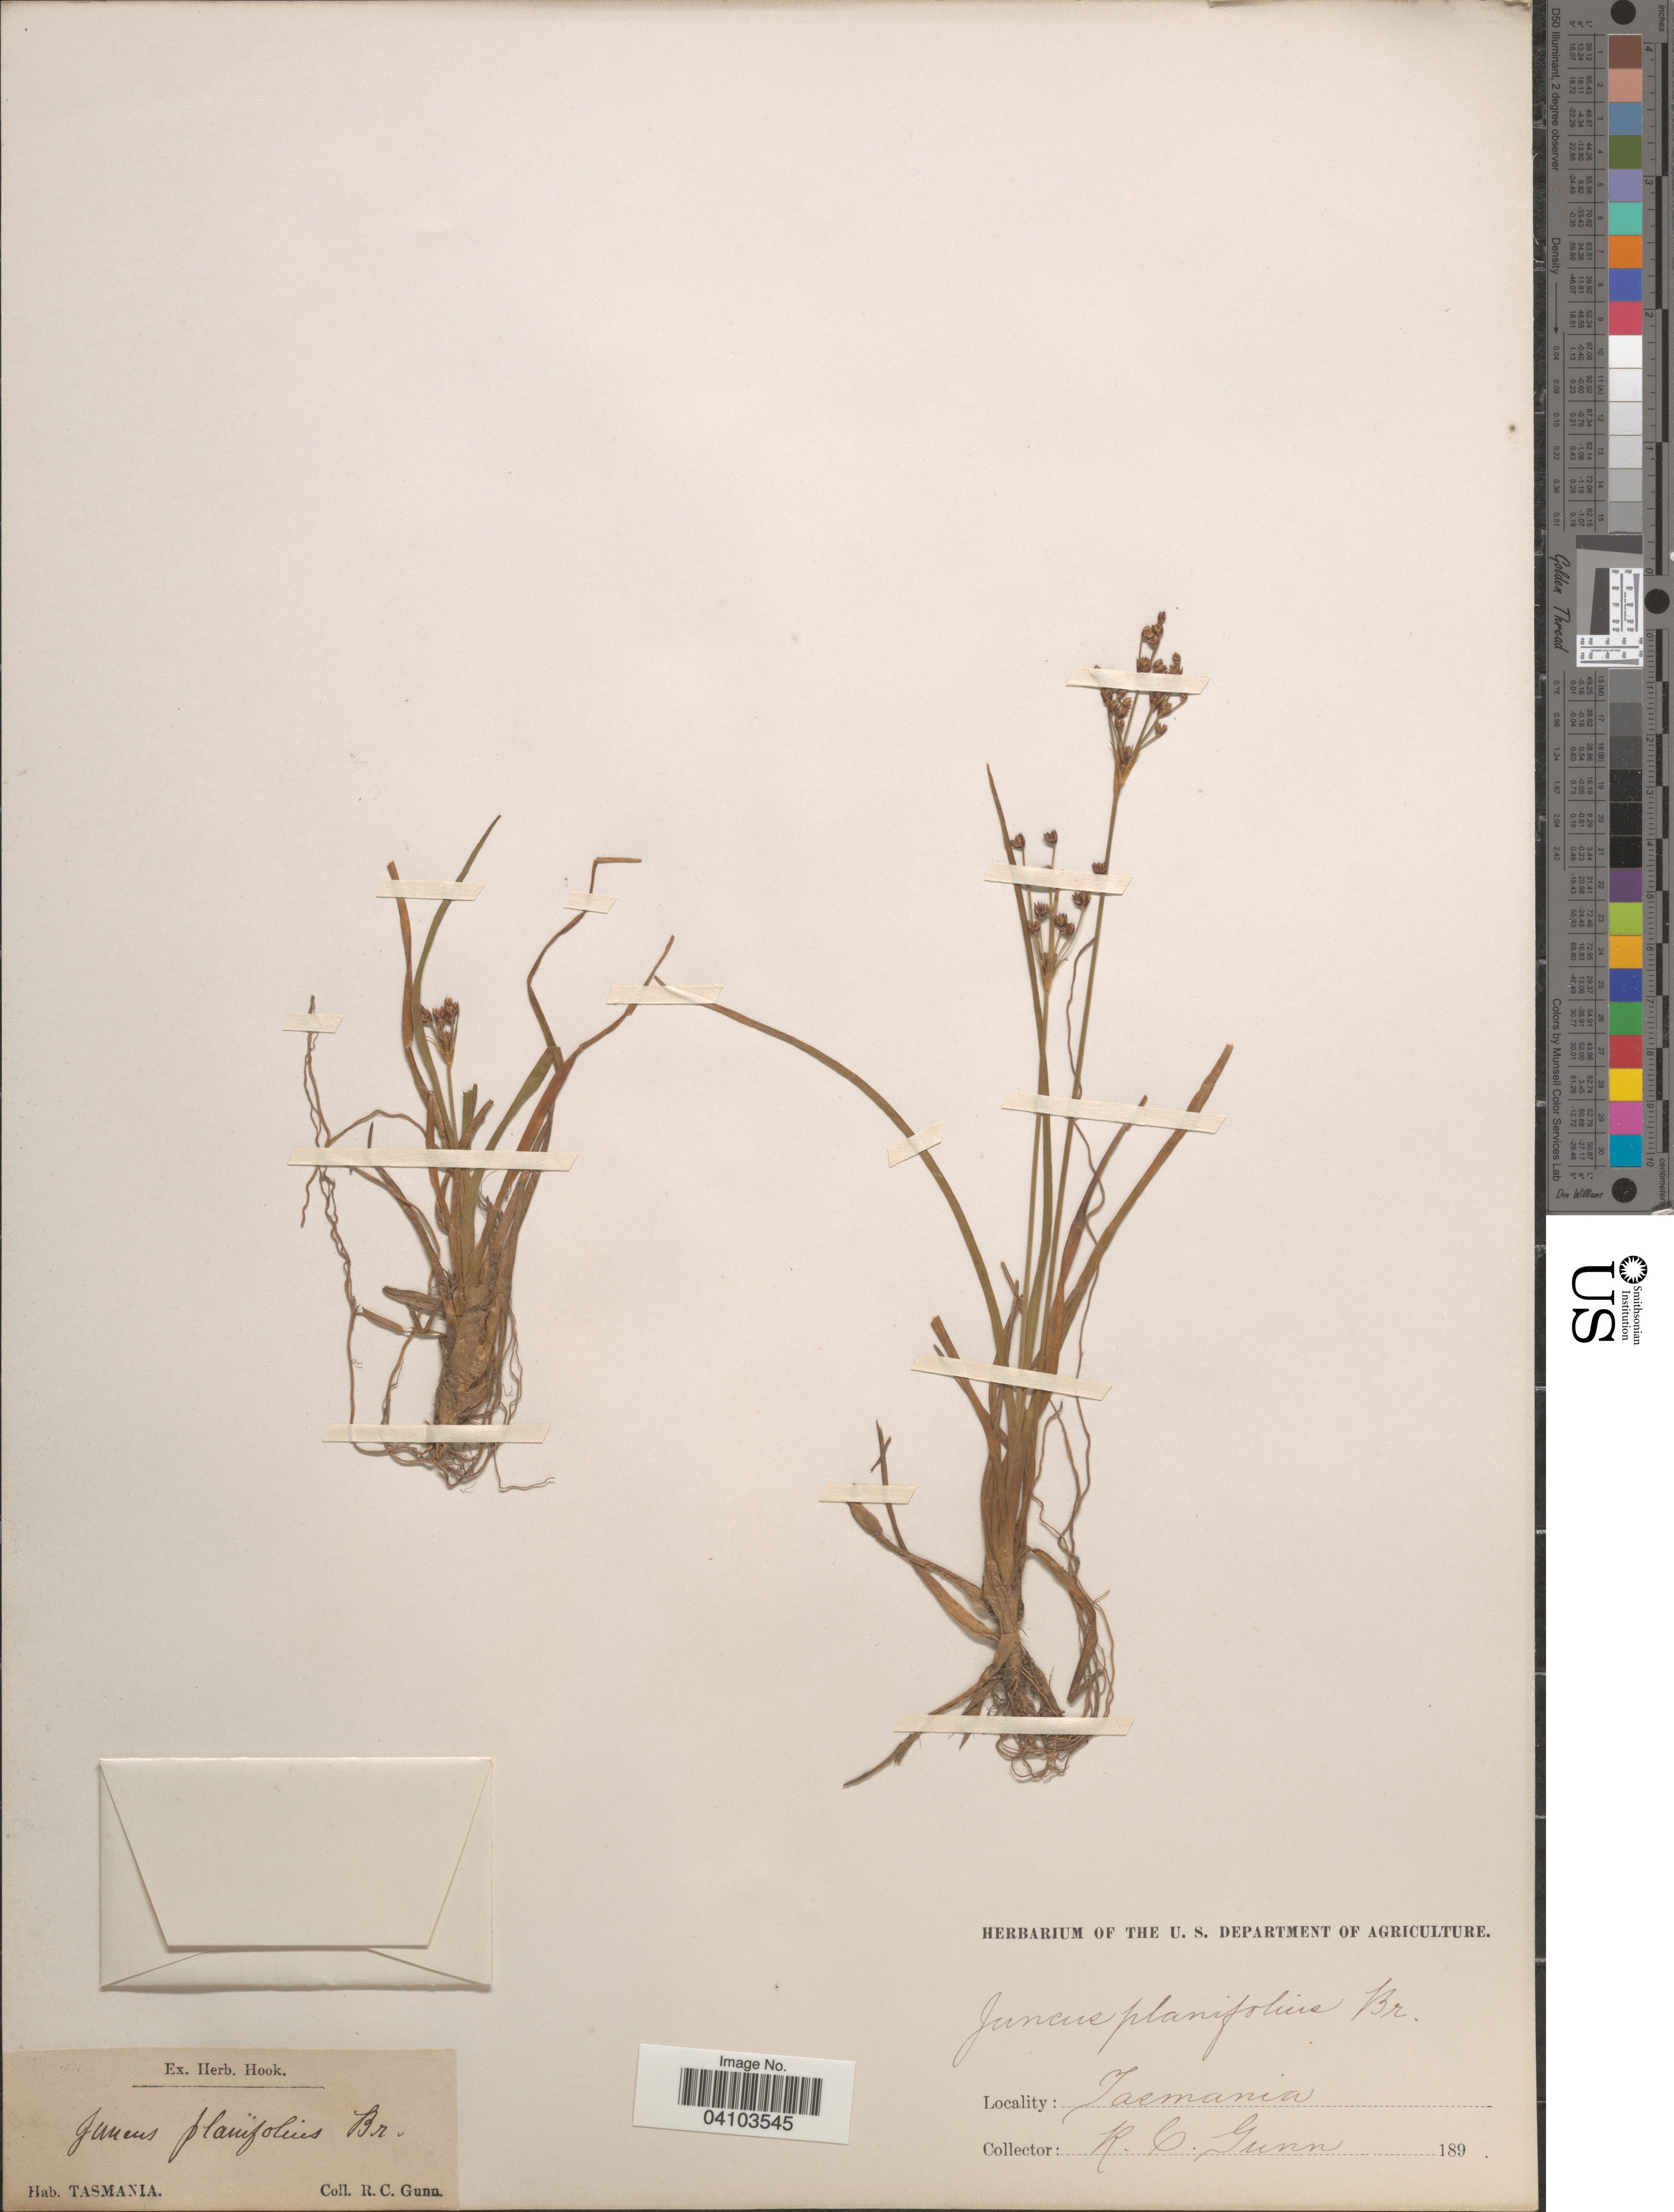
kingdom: Plantae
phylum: Tracheophyta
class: Liliopsida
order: Poales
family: Juncaceae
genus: Juncus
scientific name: Juncus planifolius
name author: R. Br.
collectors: R. Gunn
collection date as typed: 189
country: Australia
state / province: Tasmania